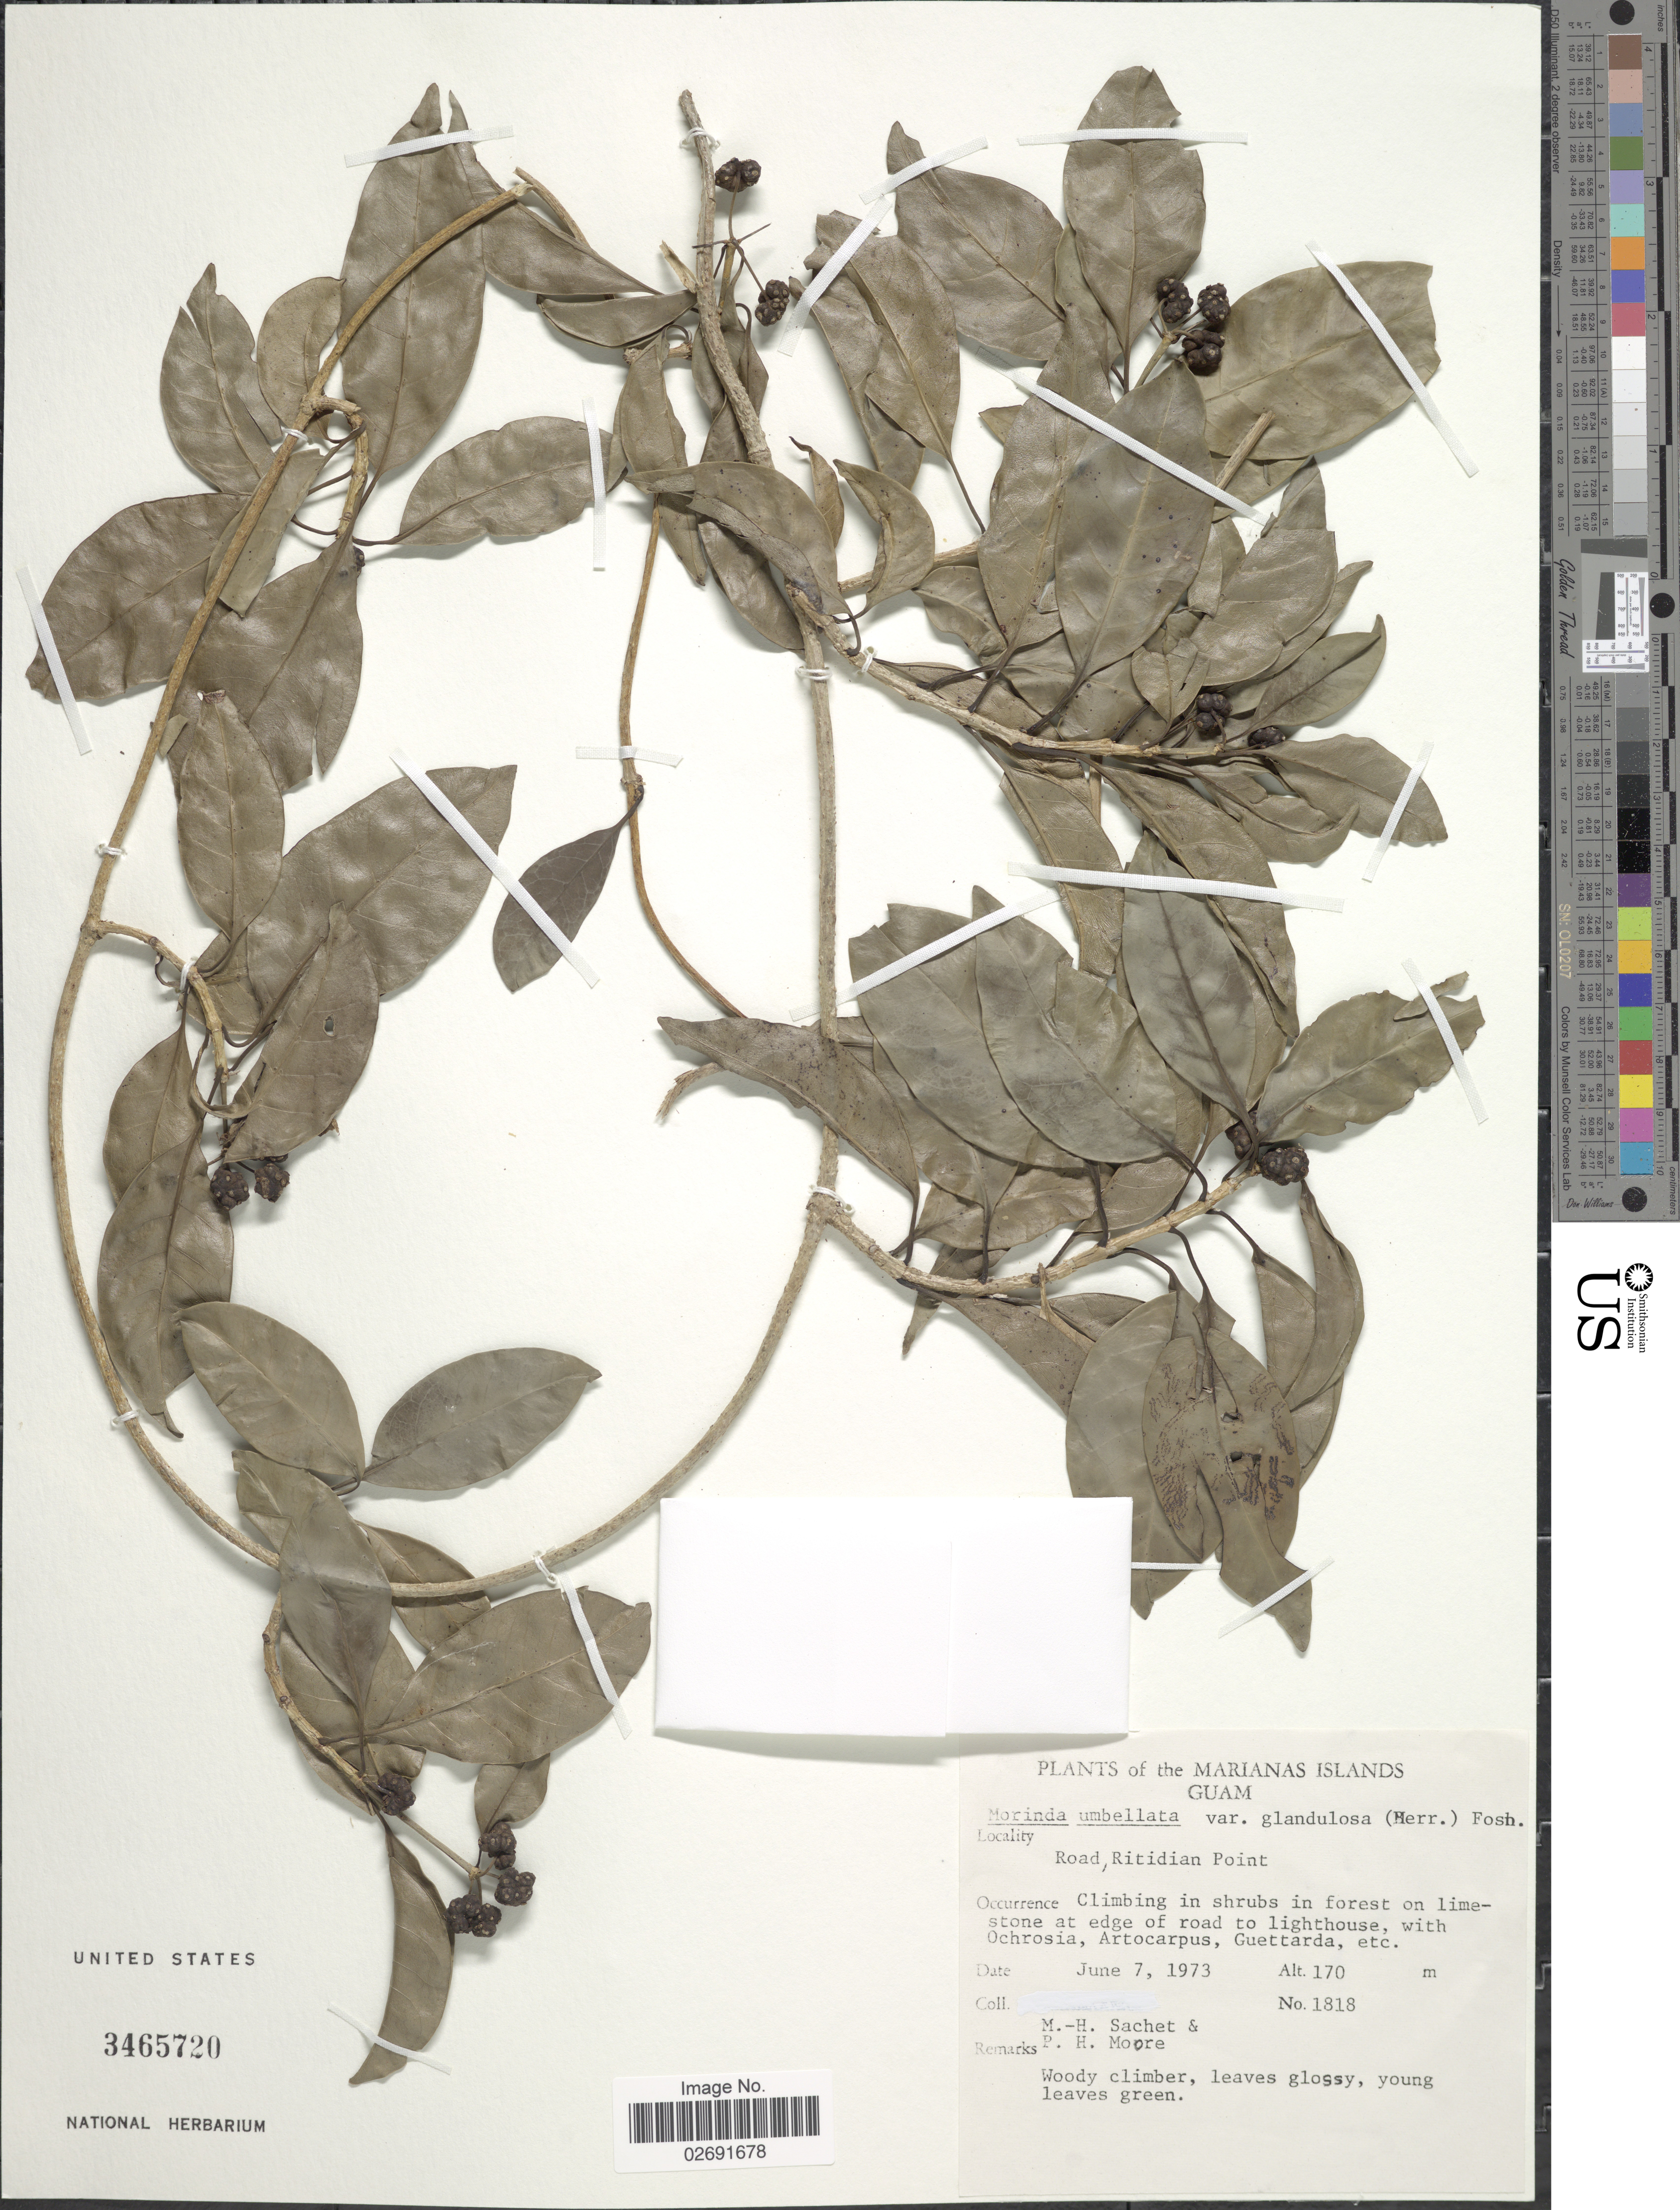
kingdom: Plantae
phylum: Tracheophyta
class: Magnoliopsida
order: Gentianales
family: Rubiaceae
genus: Gynochthodes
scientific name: Gynochthodes myrtifolia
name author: (A. Gray) Razafim. & B. Bremer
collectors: M.-H. Sachet & P. H. Moore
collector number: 1818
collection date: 1973-06-07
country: Guam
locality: Marianas Islands. Road, Ritidian Point.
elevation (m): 170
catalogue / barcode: US 3465720